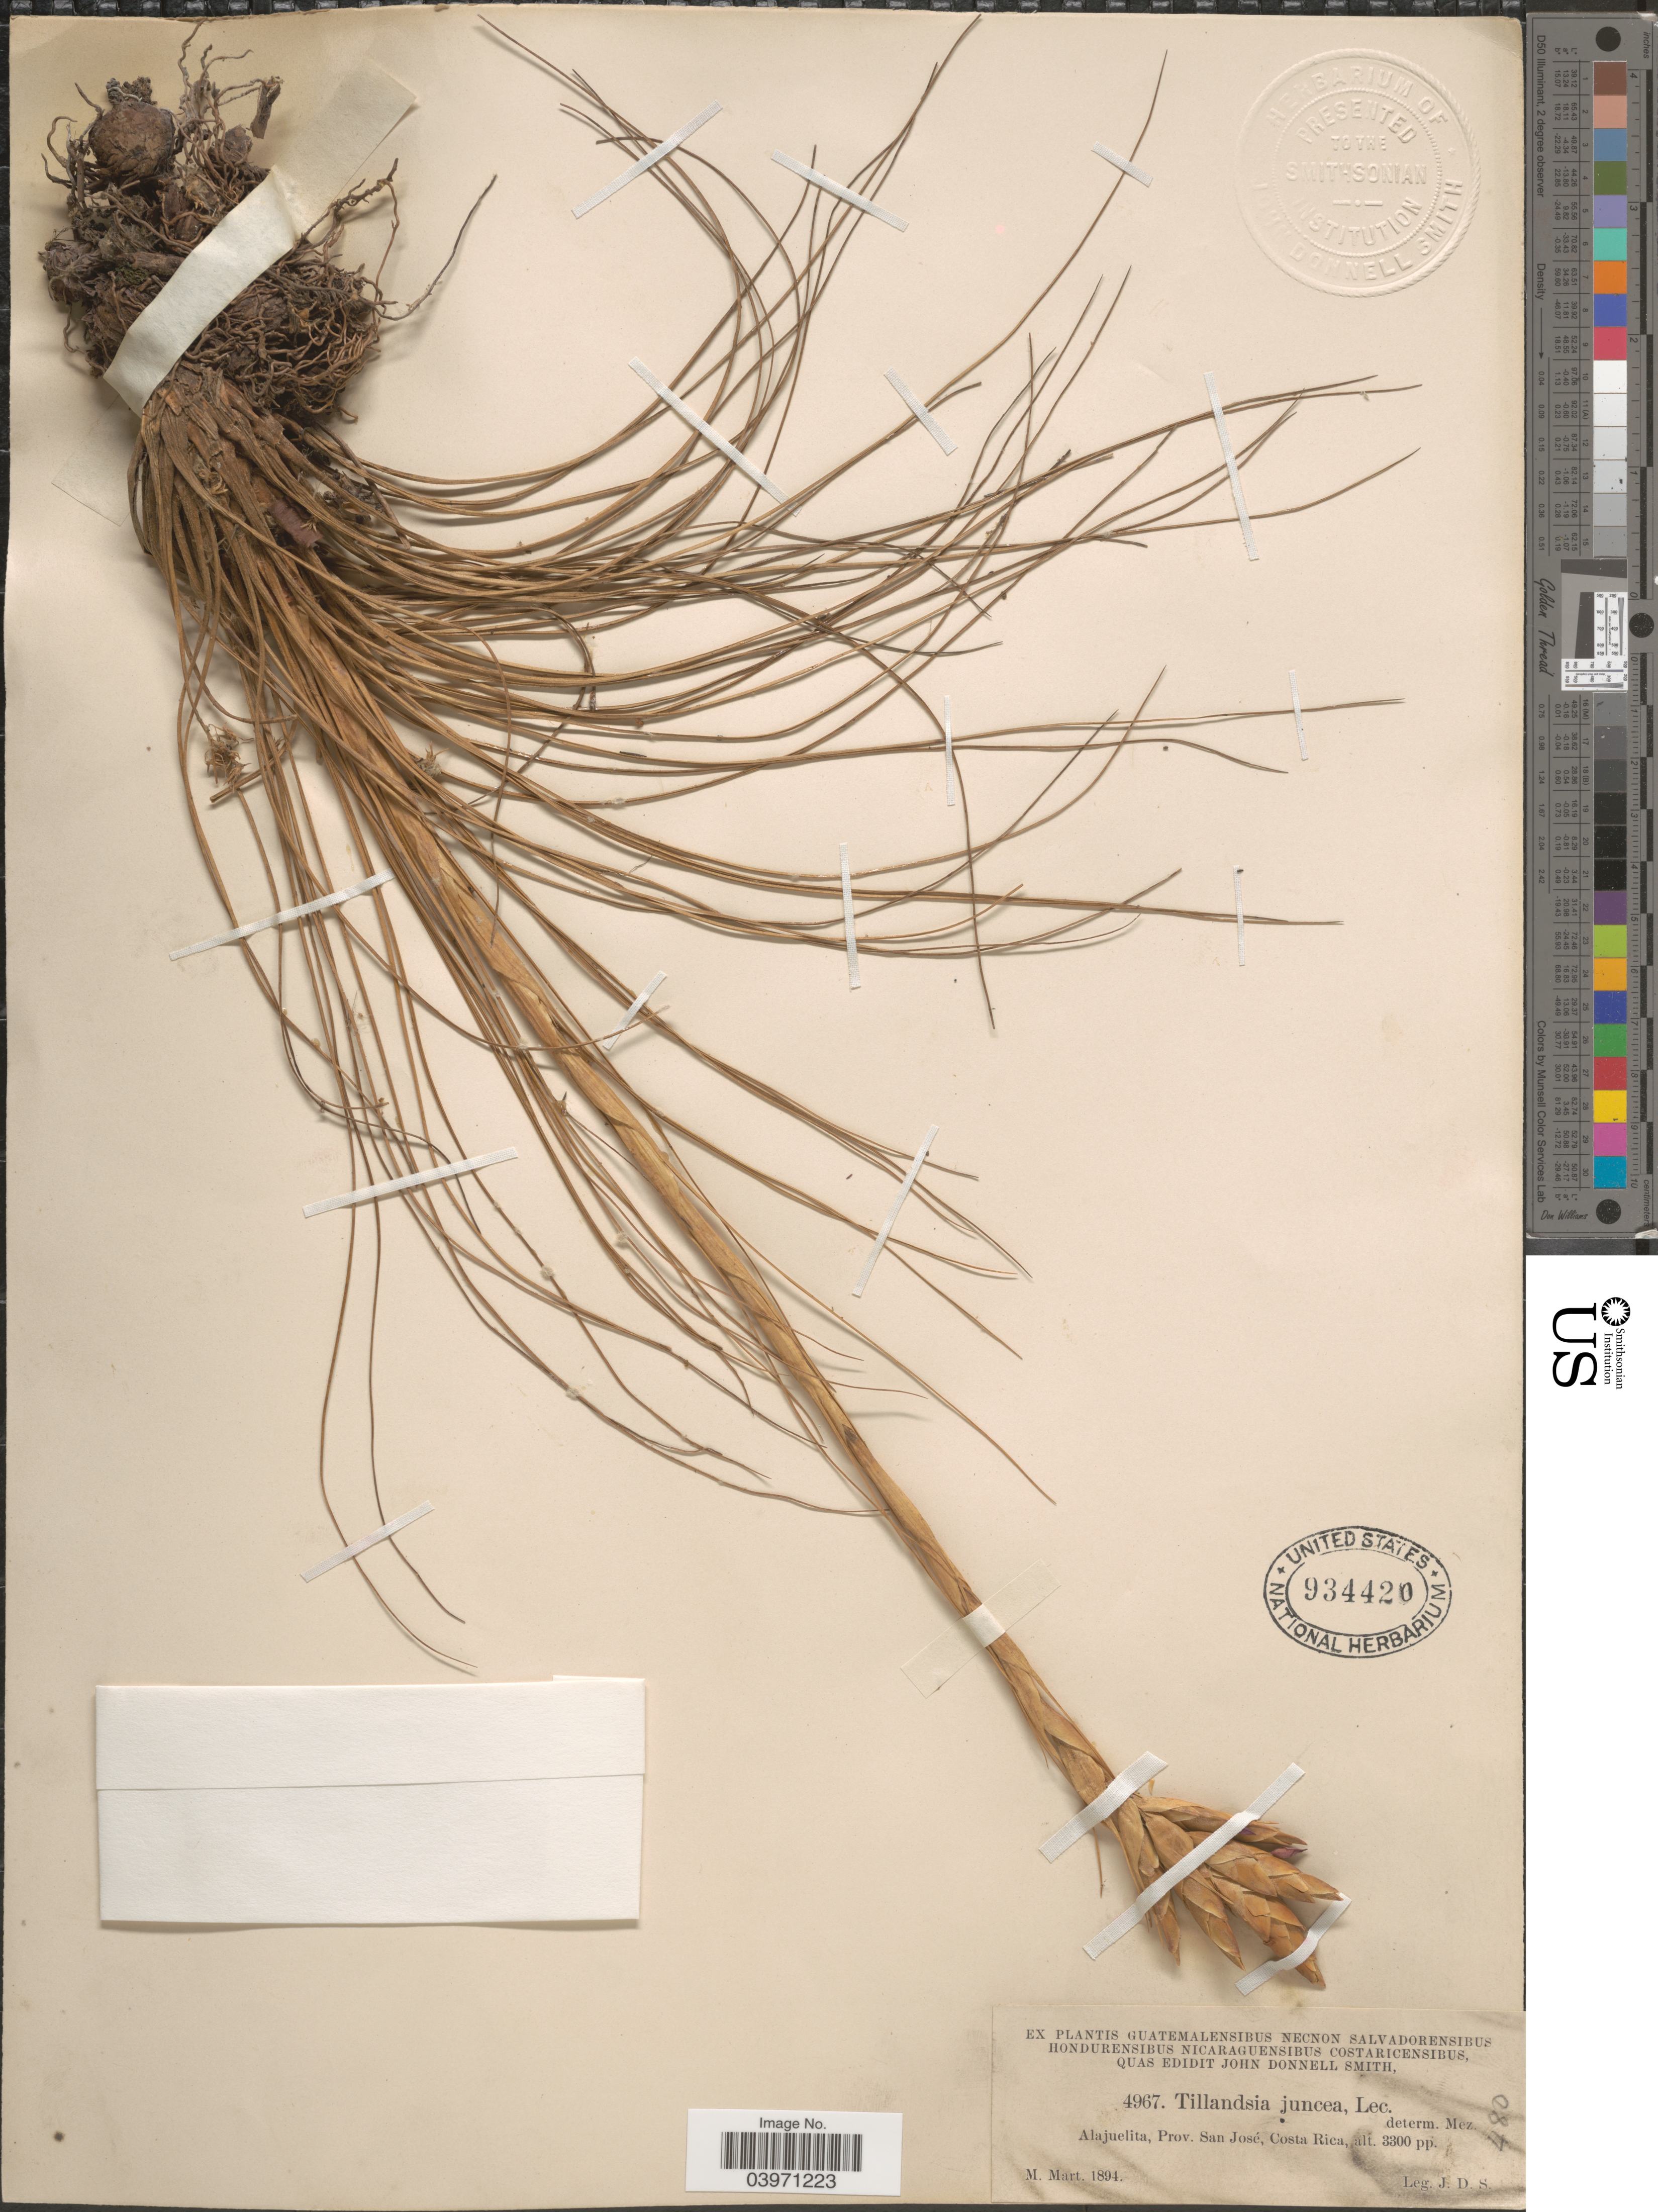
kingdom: Plantae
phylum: Tracheophyta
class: Liliopsida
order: Poales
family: Bromeliaceae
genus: Tillandsia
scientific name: Tillandsia juncea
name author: (Ruiz & Pav.) Poir.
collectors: J. Donnell Smith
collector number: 4967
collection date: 1894-03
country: Costa Rica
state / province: San José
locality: Alajuelita.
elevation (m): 1006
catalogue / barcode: US 934420